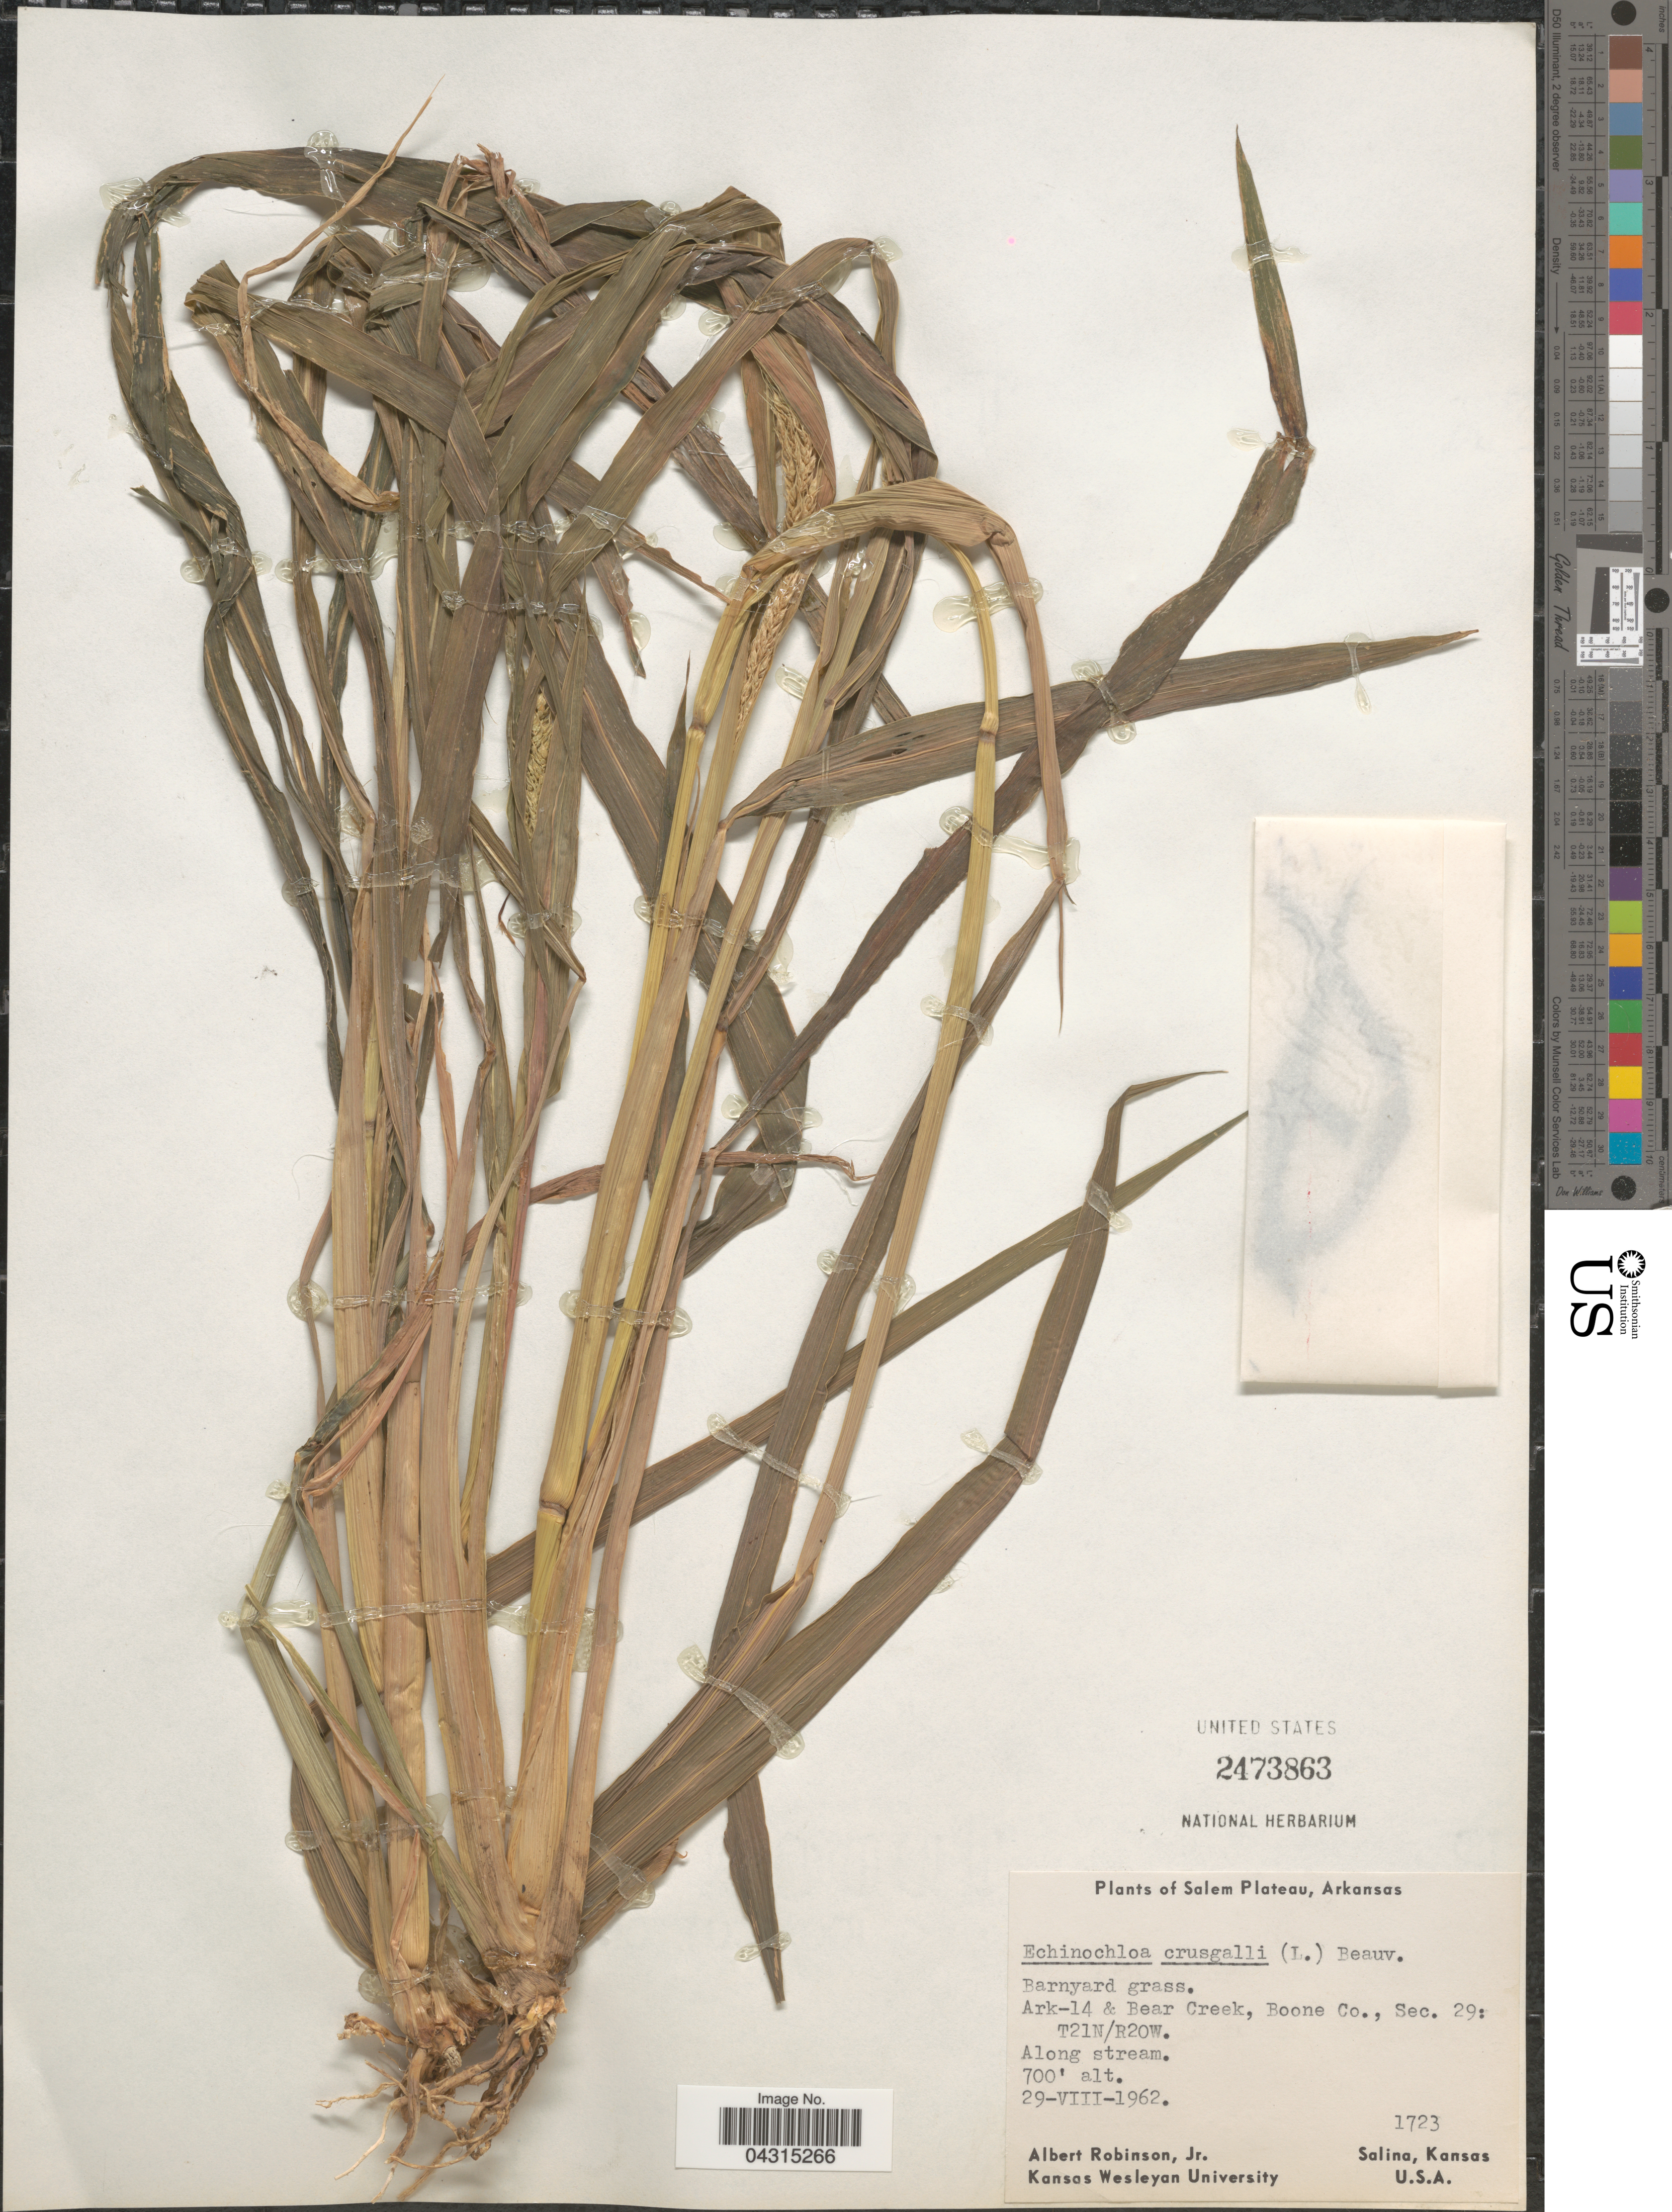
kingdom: Plantae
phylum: Tracheophyta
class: Liliopsida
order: Poales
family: Poaceae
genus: Echinochloa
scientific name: Echinochloa crus-galli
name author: (L.) P. Beauv.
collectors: A. Robinson Jr.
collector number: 1723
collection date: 1962-08-29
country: United States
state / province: Arkansas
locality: Salem Plateau. Ark-14 & Bear Creek, Boone Co., Sec. 29: T21N/R20W.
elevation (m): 213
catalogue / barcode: US 2473863